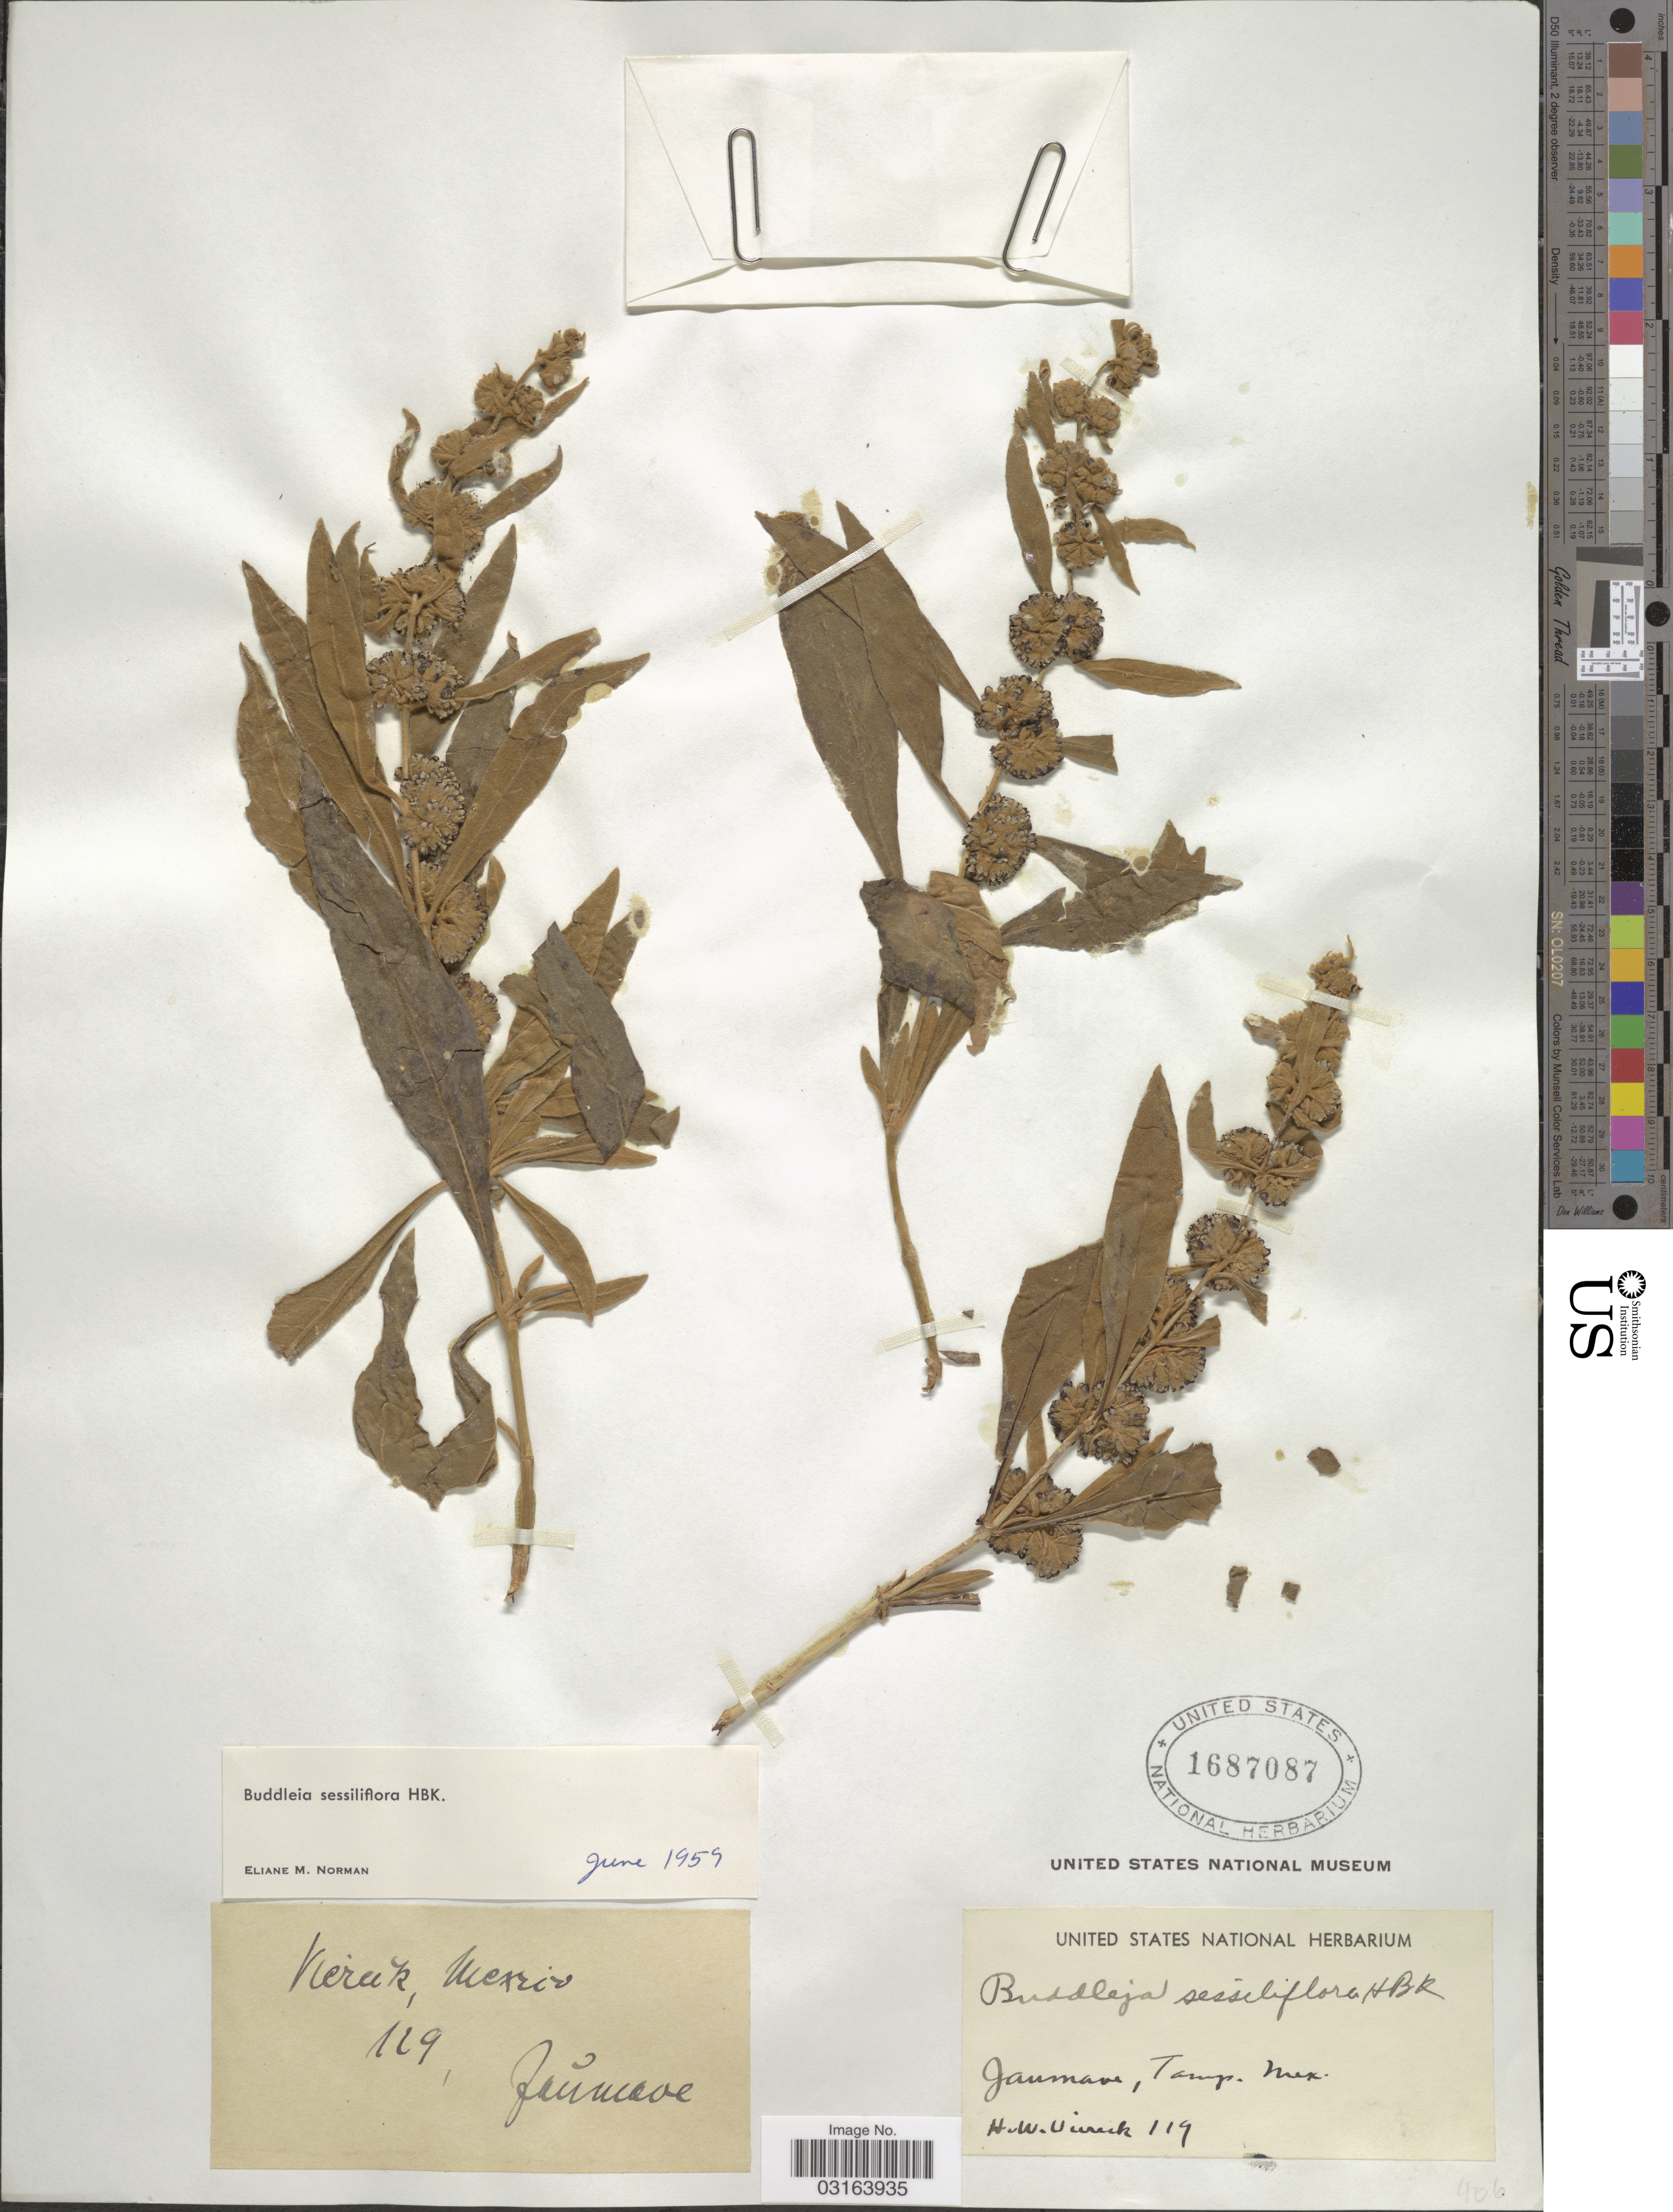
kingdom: Plantae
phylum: Tracheophyta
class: Magnoliopsida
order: Lamiales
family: Scrophulariaceae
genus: Buddleja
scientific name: Buddleja sessiliflora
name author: Kunth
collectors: H. W. Viereck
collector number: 119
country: Mexico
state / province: Tamaulipas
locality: Jaúmave, Tamp. Mex.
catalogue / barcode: US 1687087